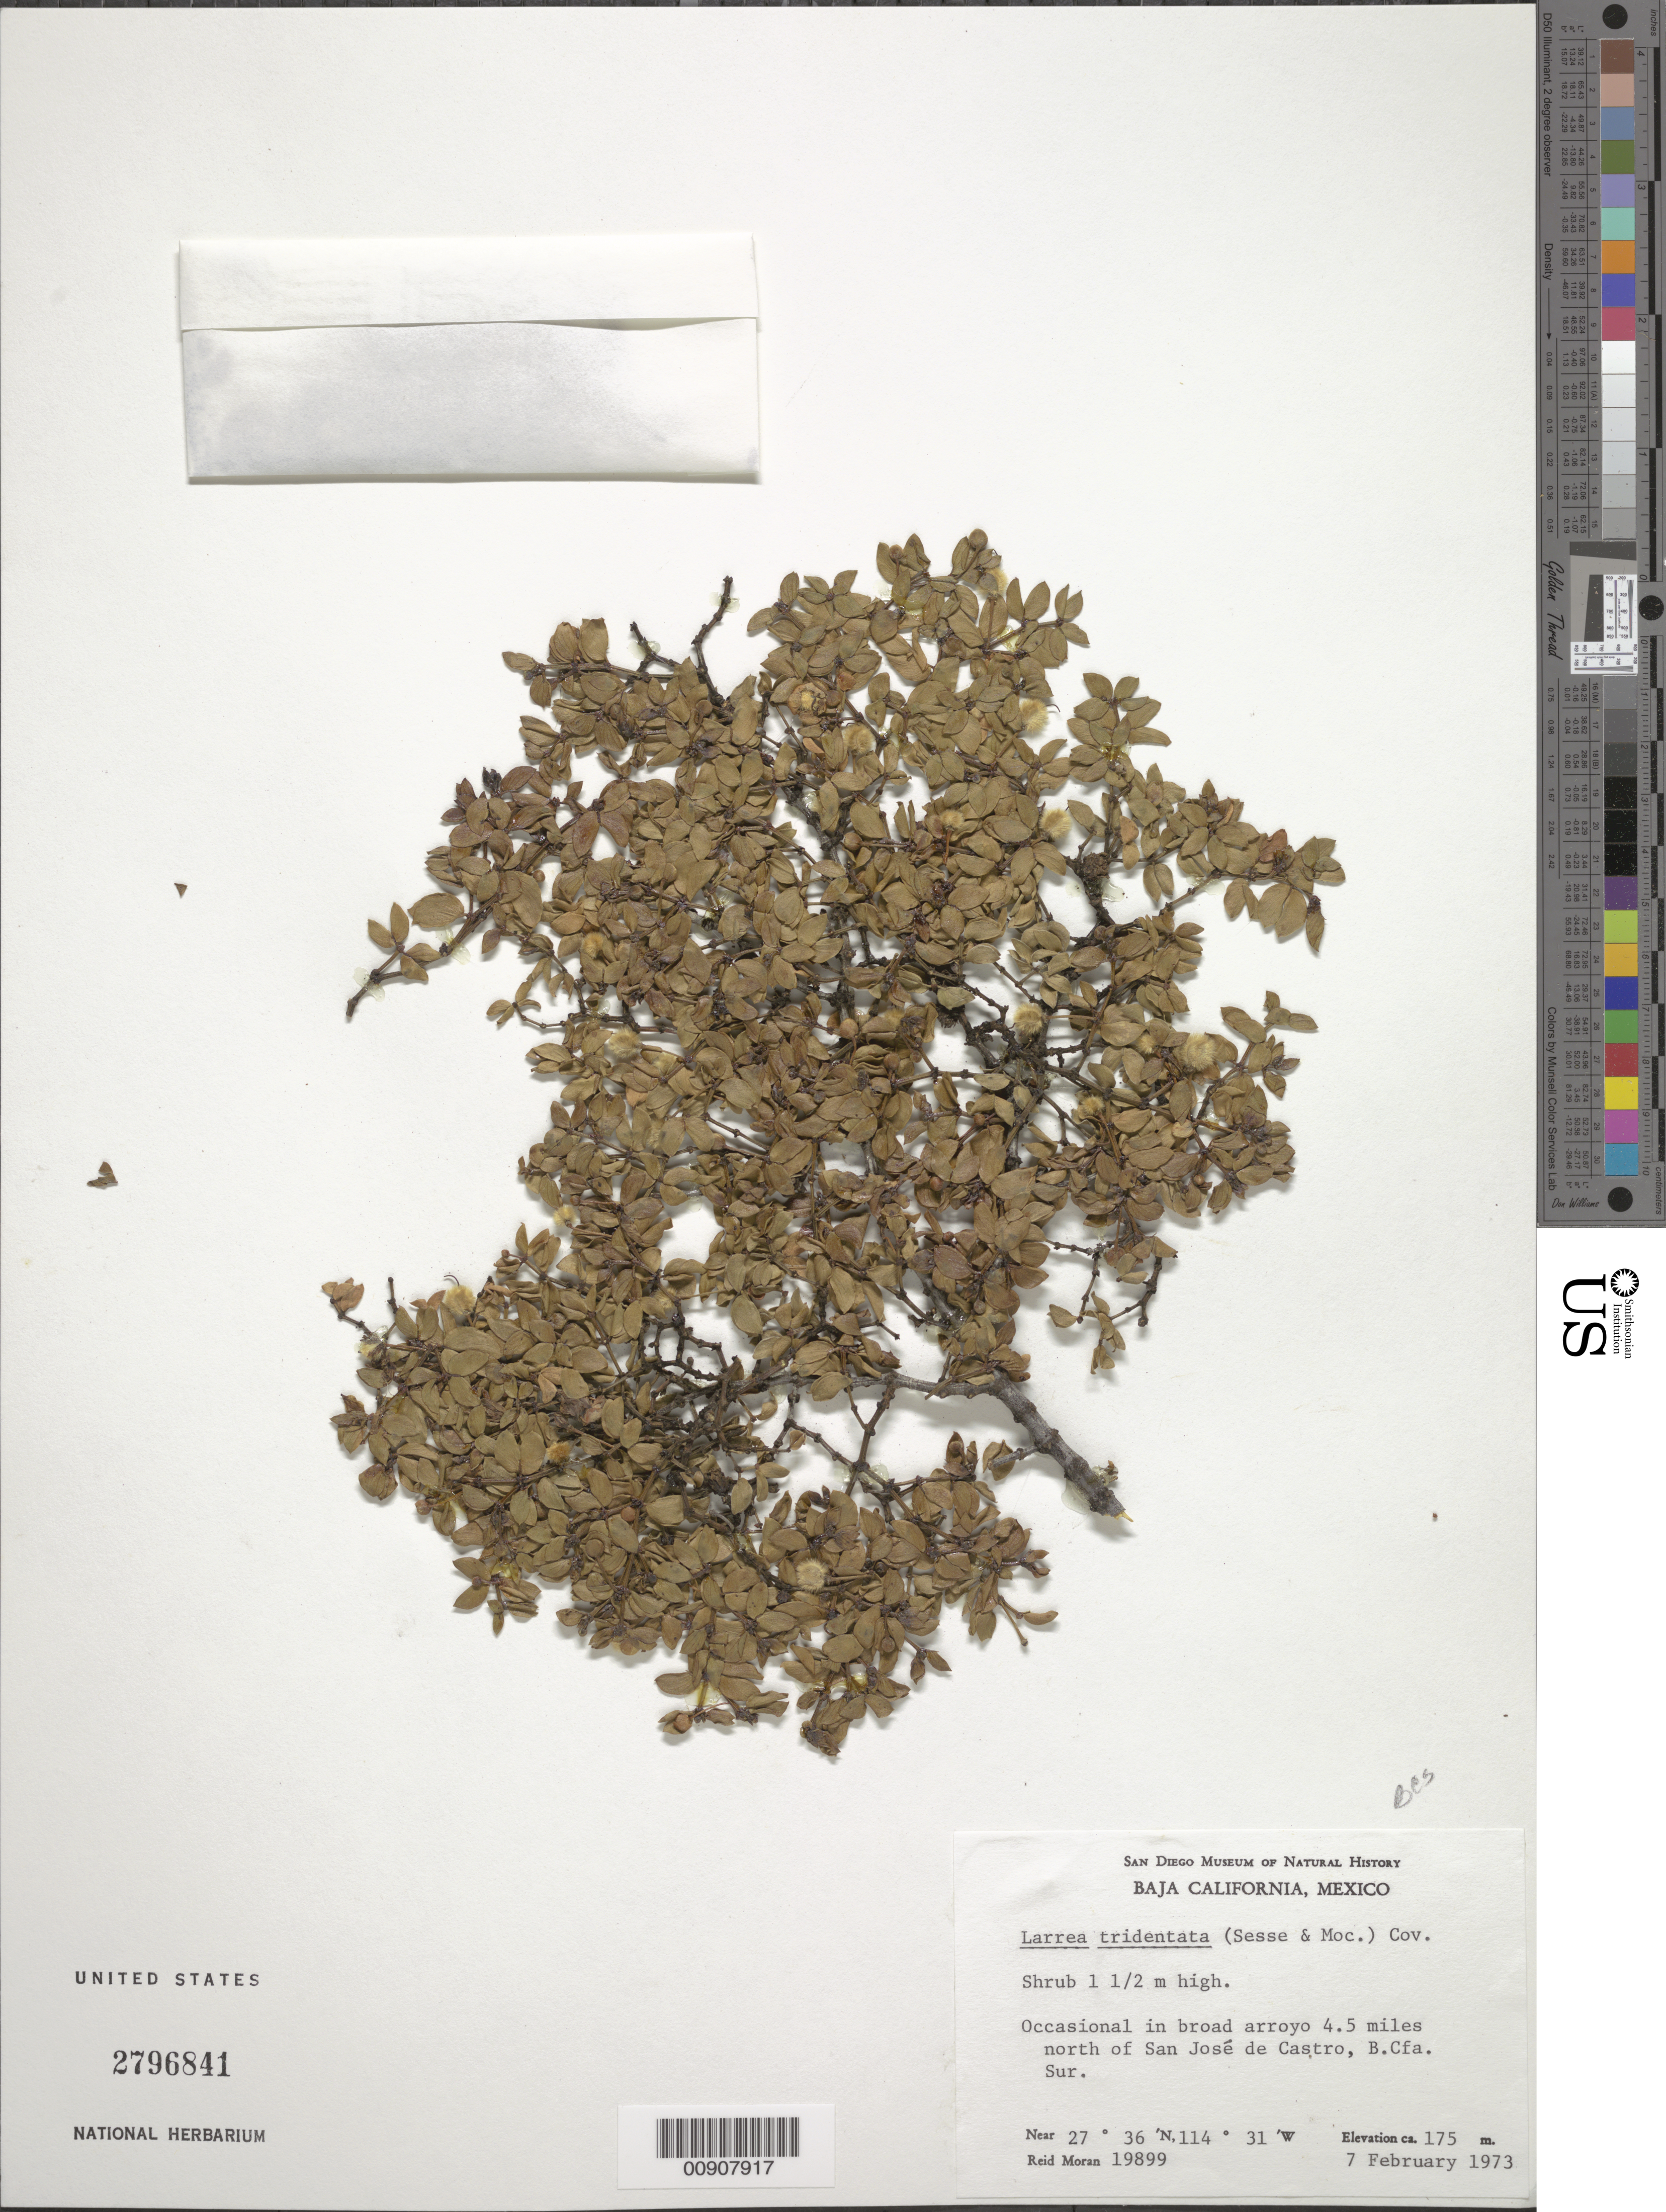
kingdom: Plantae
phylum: Tracheophyta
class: Magnoliopsida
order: Zygophyllales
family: Zygophyllaceae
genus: Larrea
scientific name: Larrea tridentata var. tridentata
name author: (Sessé & Moc. ex DC.) Coville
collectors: R. V. Moran & J. L. Reveal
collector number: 19899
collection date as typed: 07 Feb 1973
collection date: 1973-02-07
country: Mexico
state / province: Baja California Sur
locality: Broad arroyo 4.5 miles north of San José de Castro, Baja California Sur.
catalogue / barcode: US 2796841